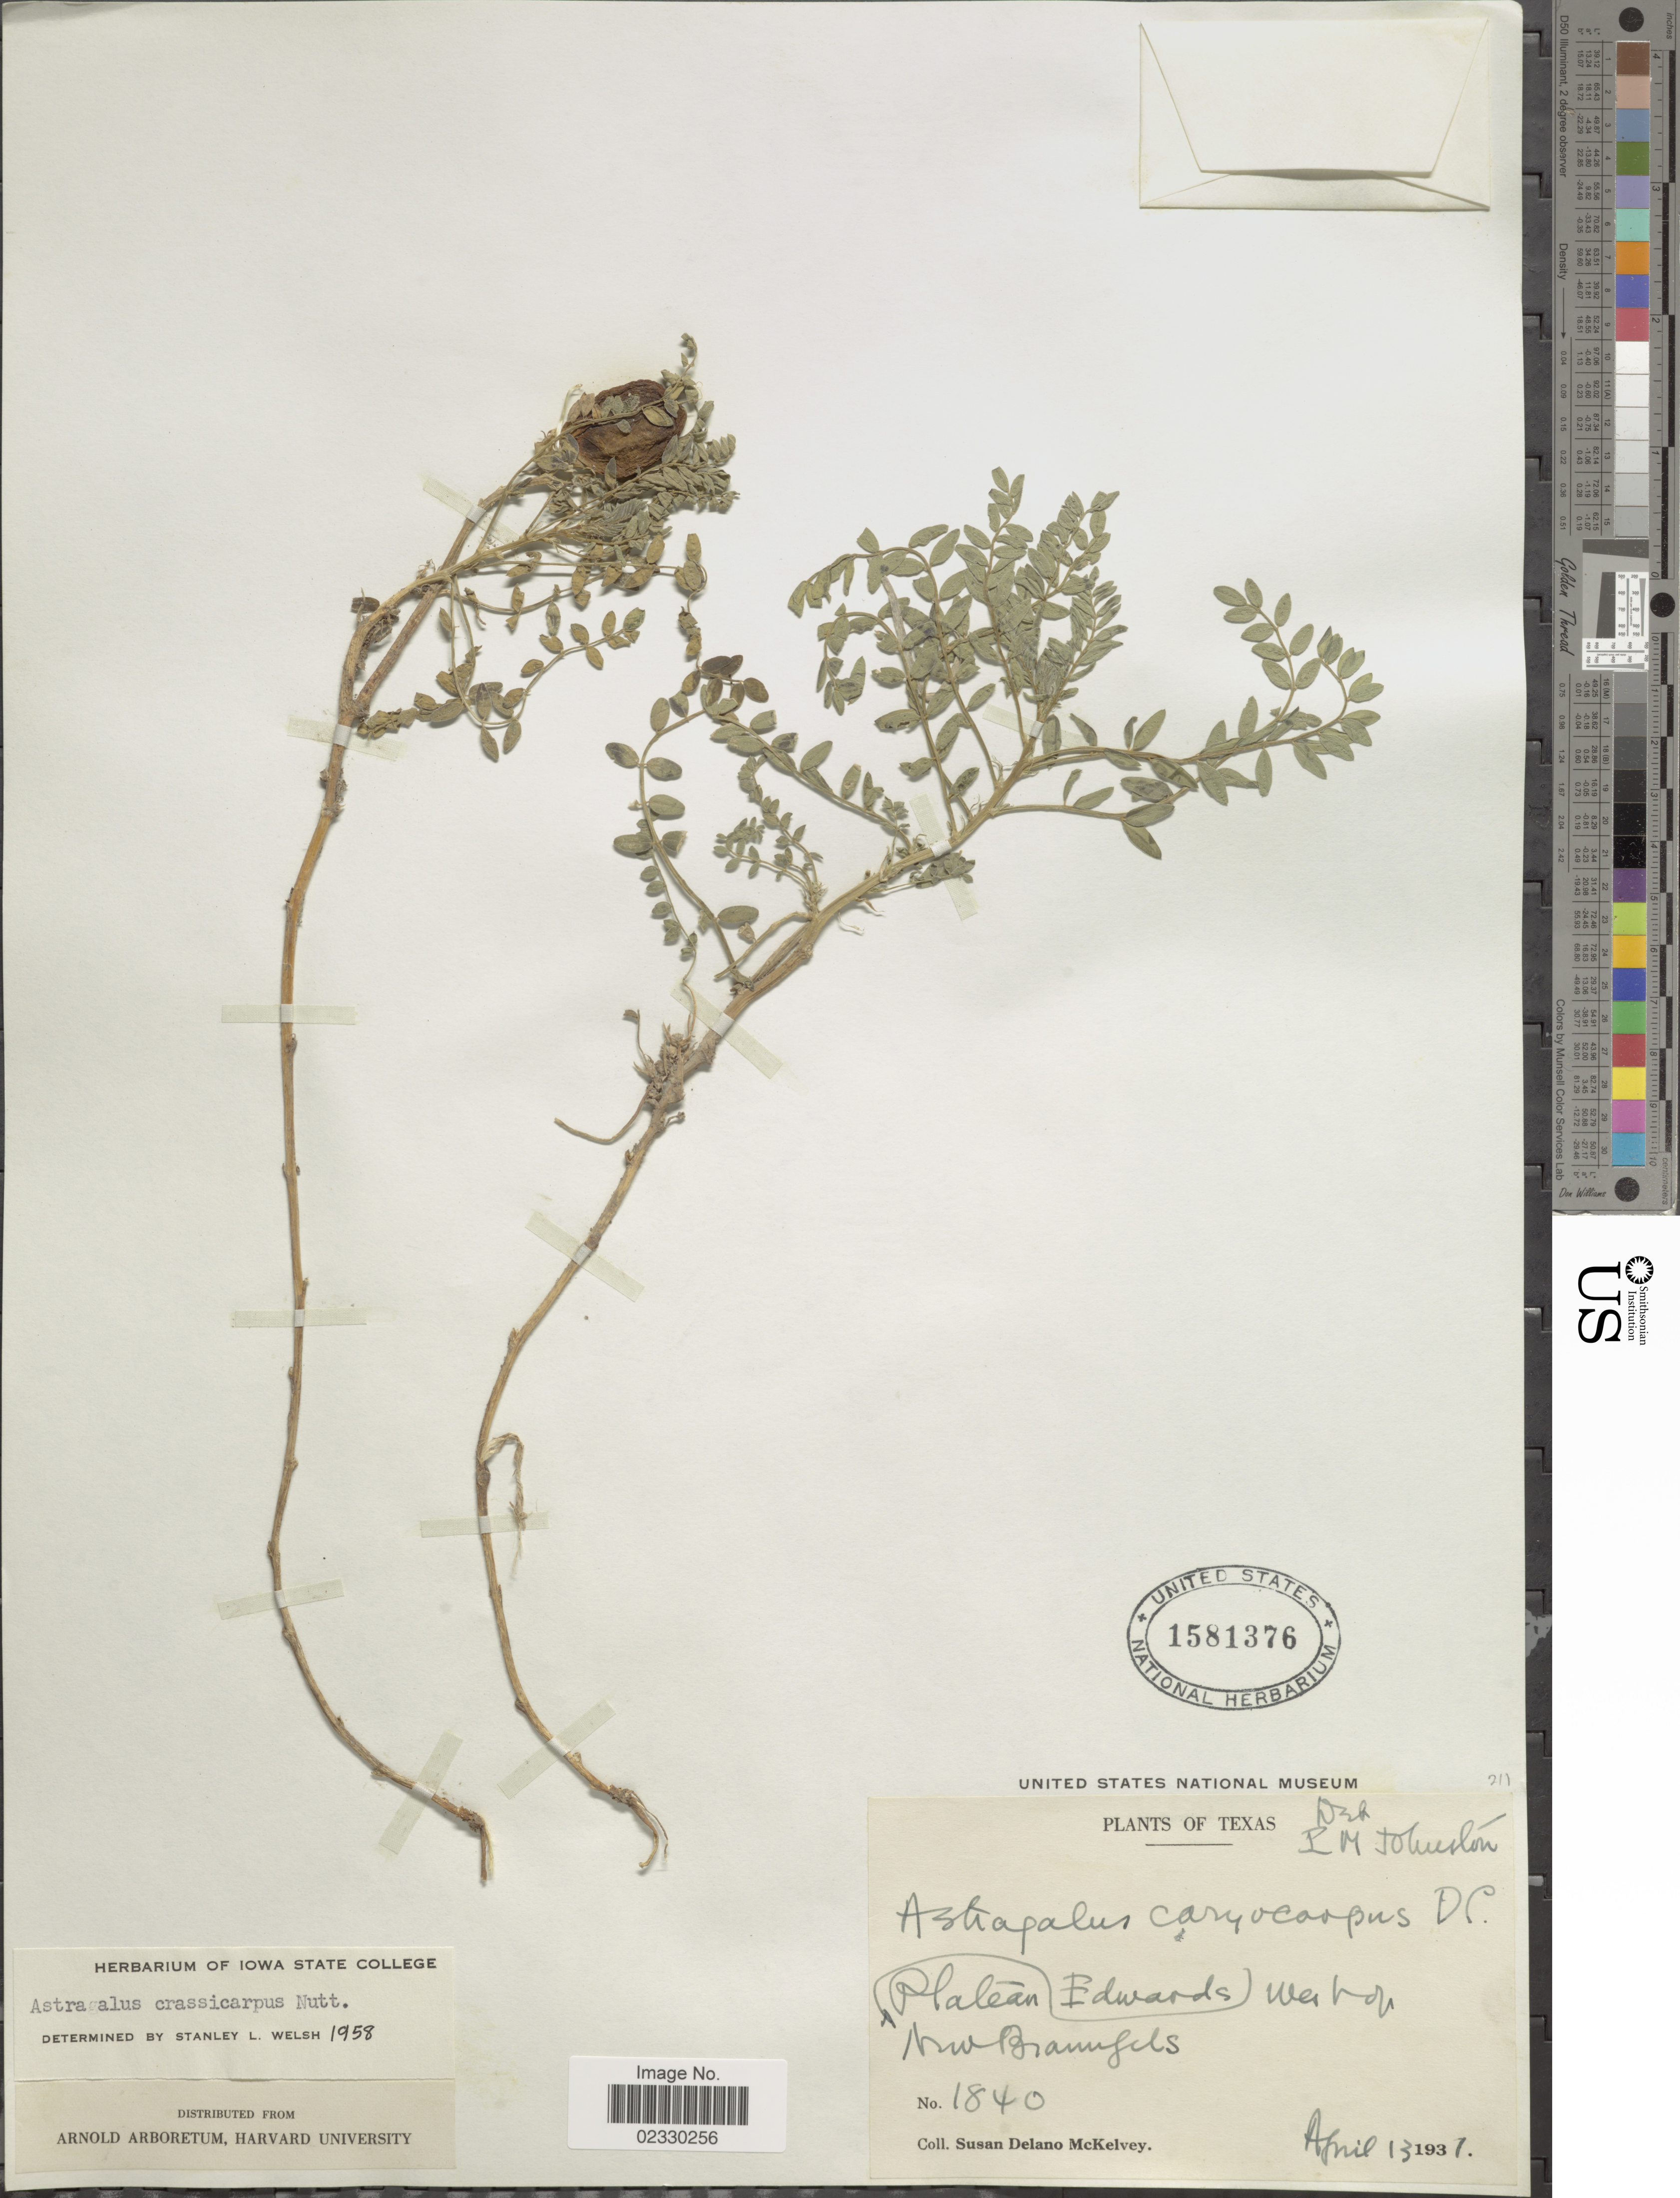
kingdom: Plantae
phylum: Tracheophyta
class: Magnoliopsida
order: Fabales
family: Fabaceae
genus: Astragalus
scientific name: Astragalus crassicarpus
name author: Nutt.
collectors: S. A. McKelvey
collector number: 1840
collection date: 1931-04-13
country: United States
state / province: Texas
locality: Edwards Plateau West of New Braunfels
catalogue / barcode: US 1581376